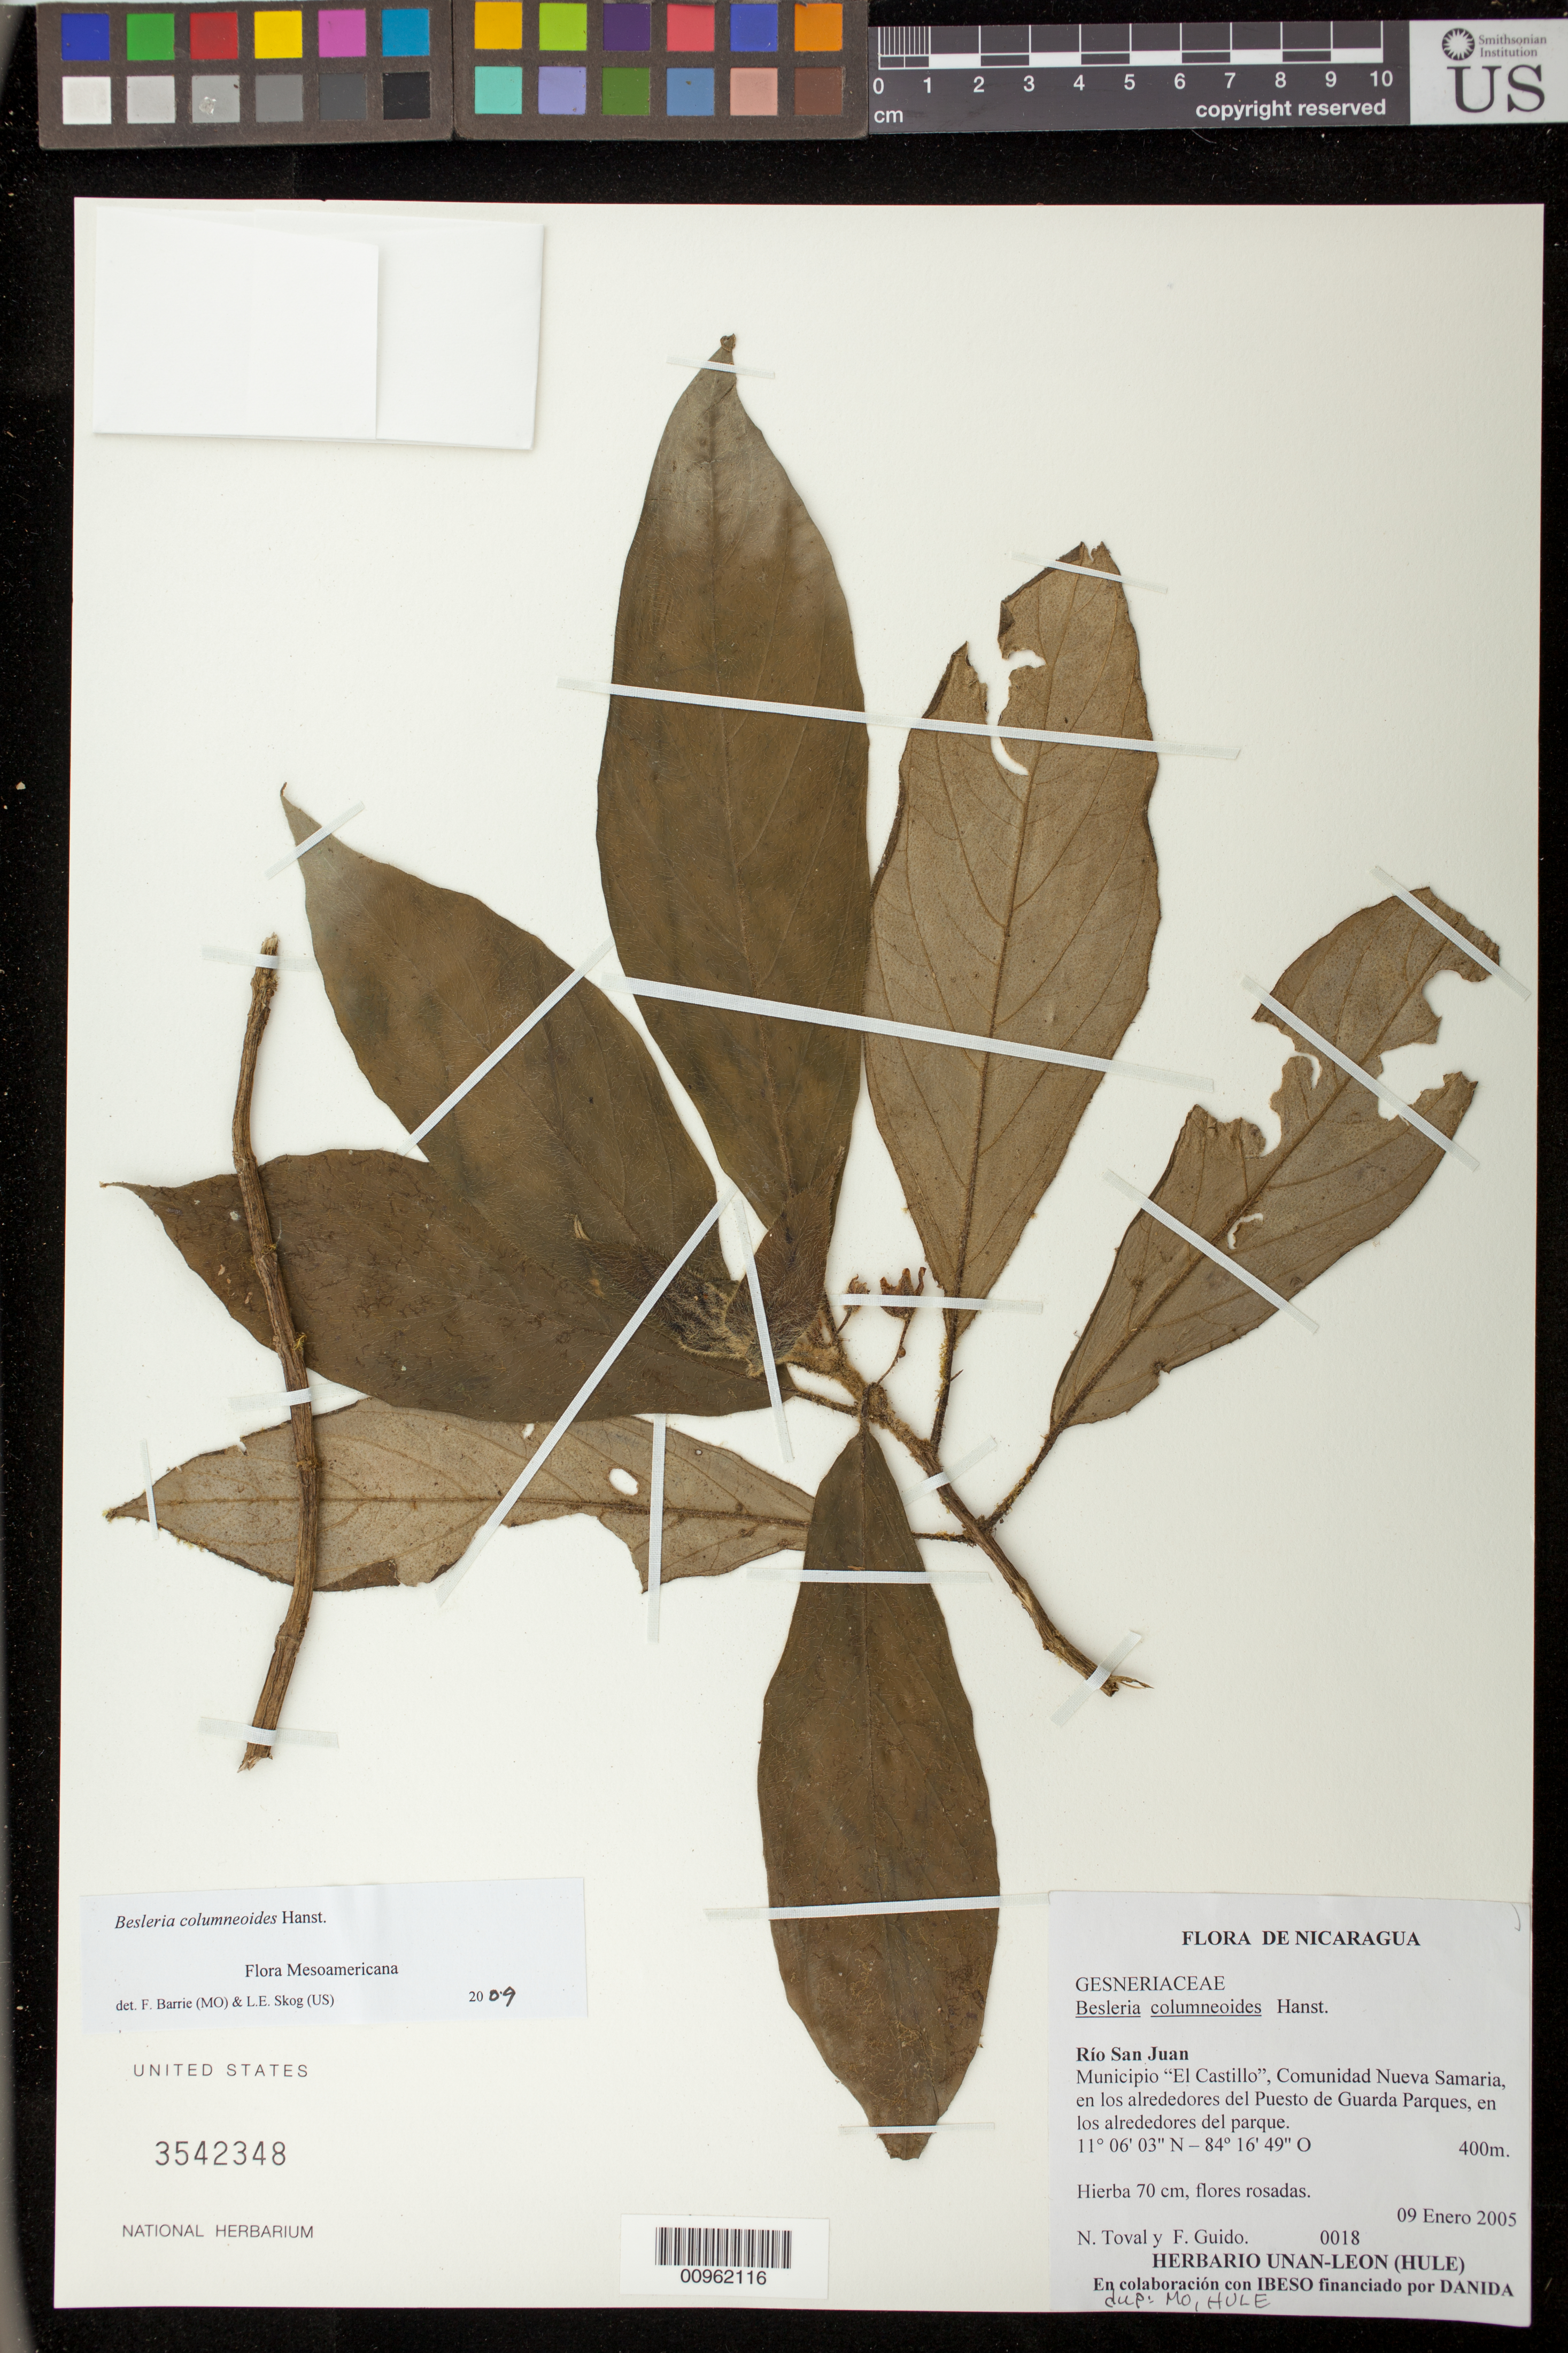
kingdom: Plantae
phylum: Tracheophyta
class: Magnoliopsida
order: Lamiales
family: Gesneriaceae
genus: Besleria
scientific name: Besleria columneoides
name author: Hanst.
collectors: N. Toval & F. Guido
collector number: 0018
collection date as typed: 09 Jan 2005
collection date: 2005-01-09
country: Nicaragua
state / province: Rio San Juan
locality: Municipio "El Castillo", comunidad Nueva Samaria, en los alrededores del Puesto de Guarda Parques, en los alrededores del parque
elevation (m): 400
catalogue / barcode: US 3542348